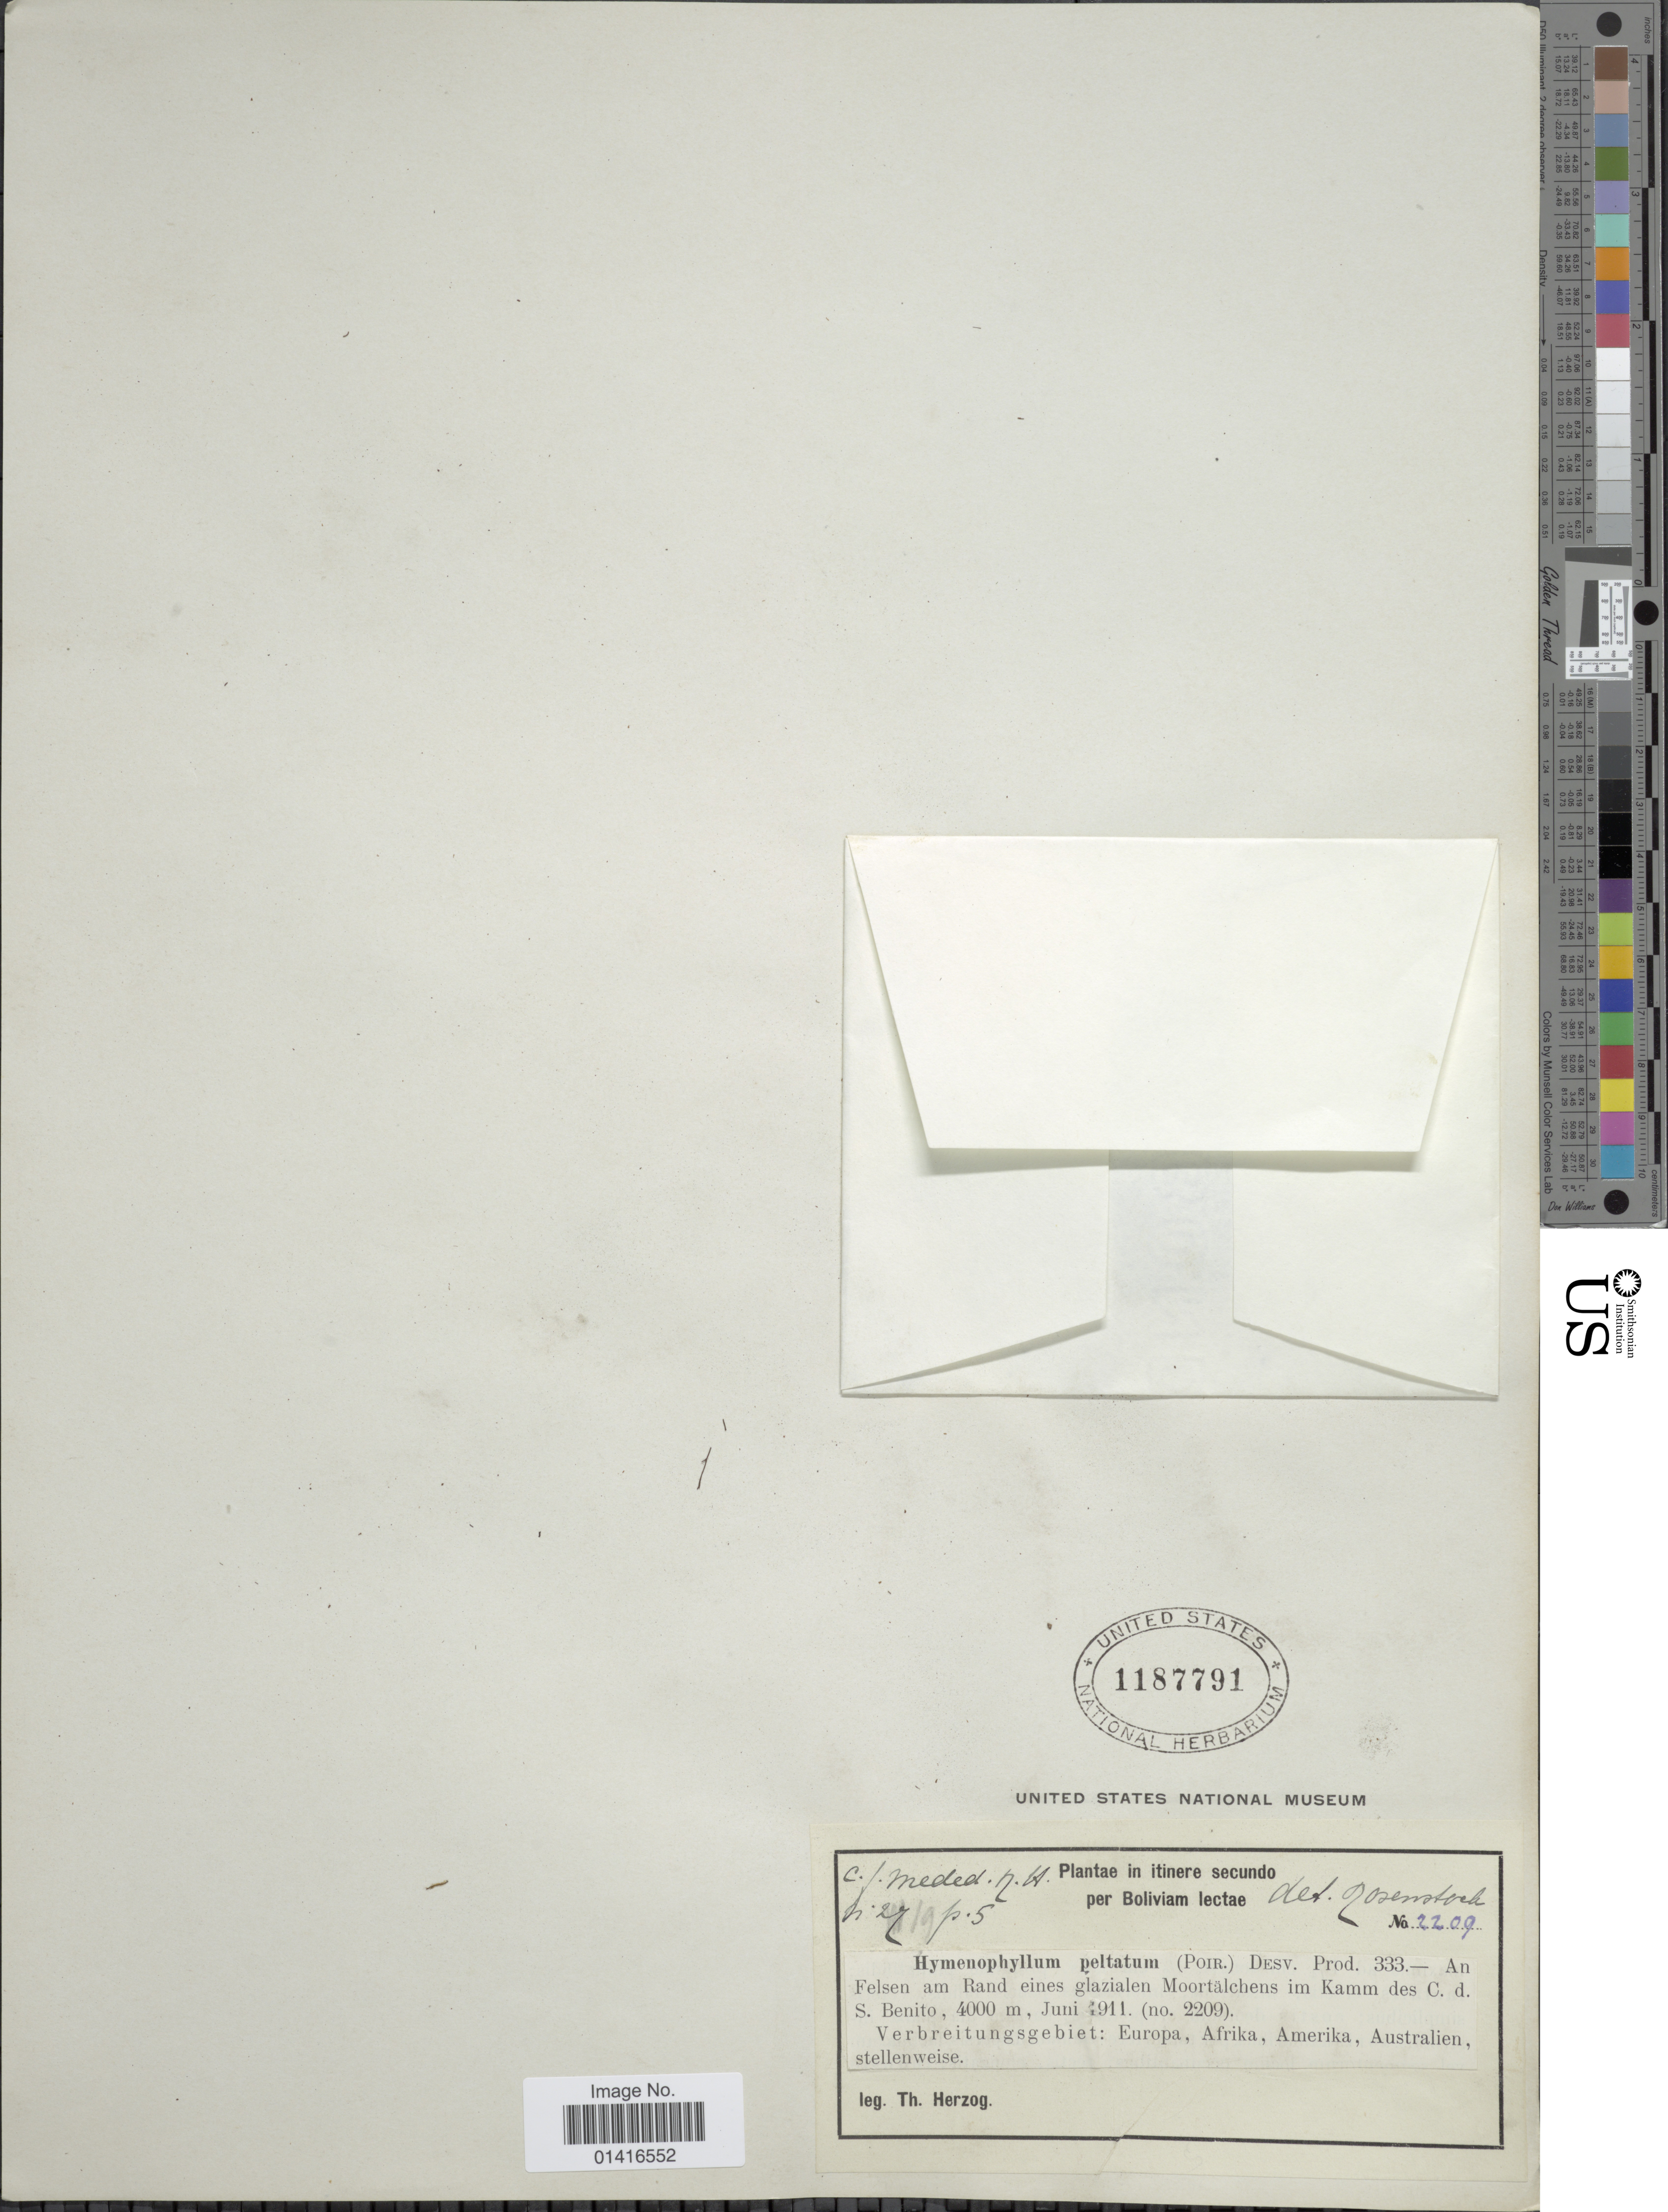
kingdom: Plantae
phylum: Tracheophyta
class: Polypodiopsida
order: Hymenophyllales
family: Hymenophyllaceae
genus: Hymenophyllum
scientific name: Hymenophyllum peltatum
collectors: T. K. J. Herzog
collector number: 2209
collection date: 1911-06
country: Bolivia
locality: An Felsen an rand eines glazialen Moortalchens im Kamm des C. d. S. Benito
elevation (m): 4000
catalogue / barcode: US 1187791